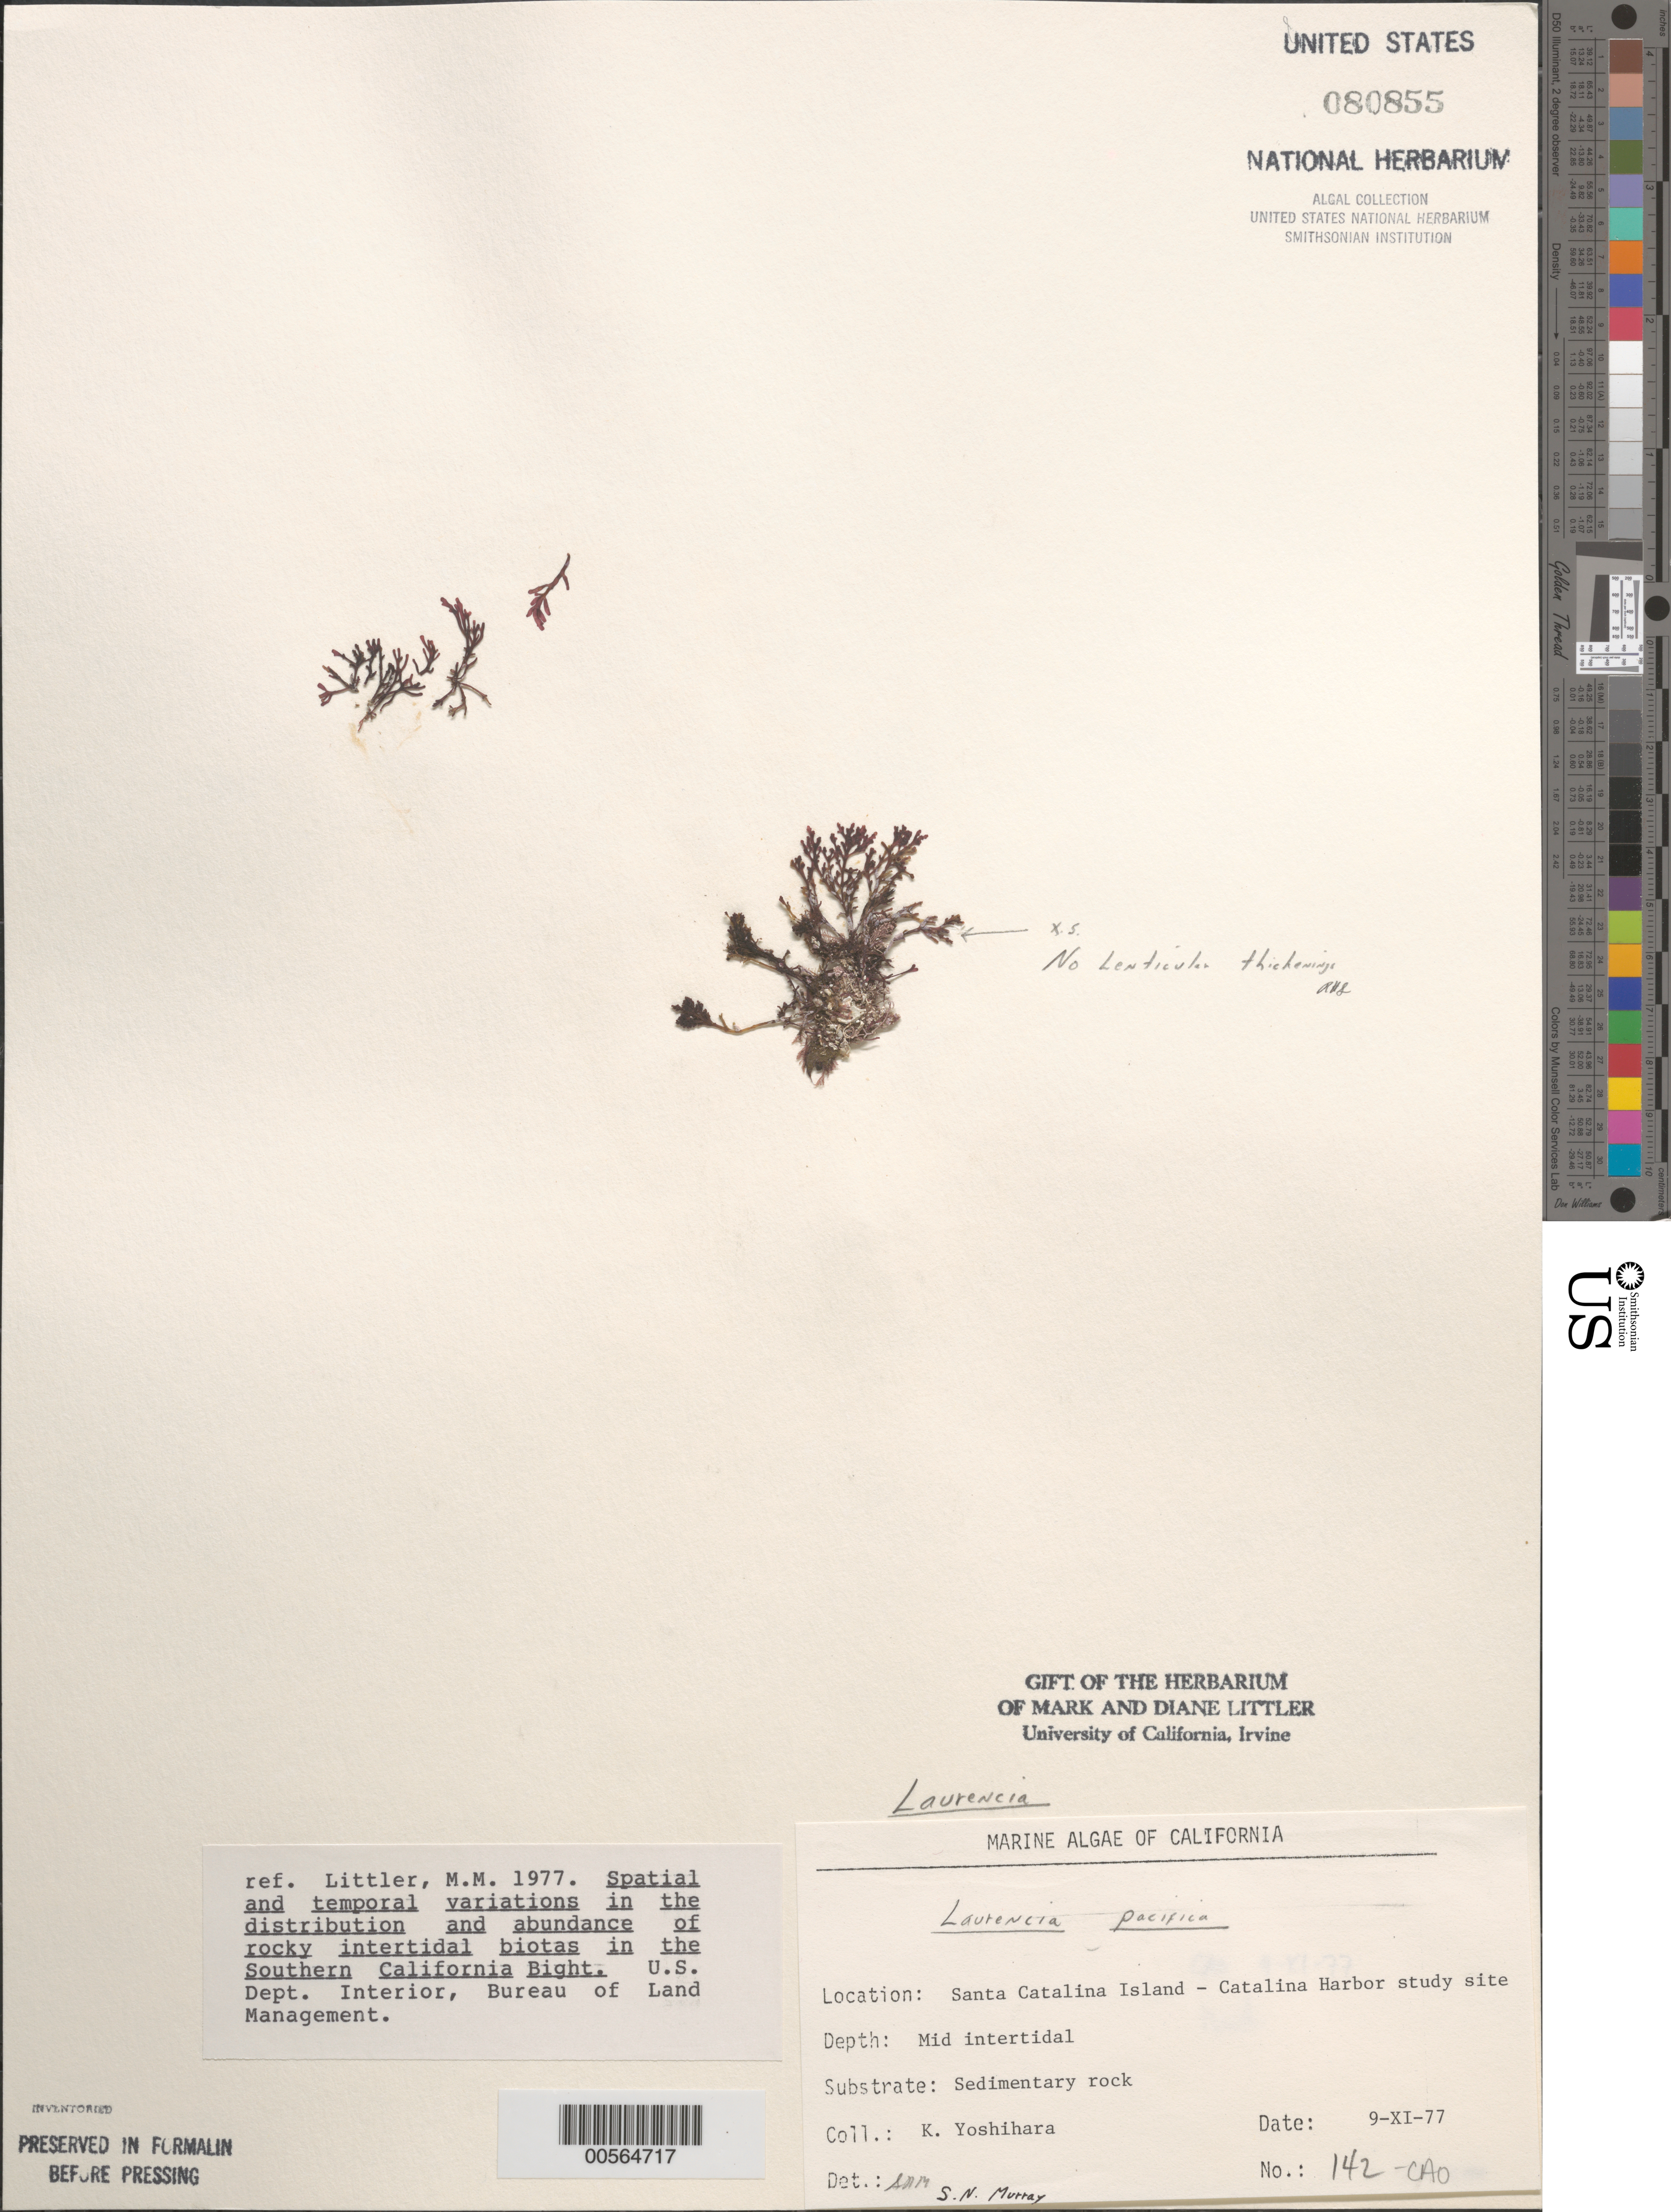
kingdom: Plantae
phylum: Rhodophyta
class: Florideophyceae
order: Ceramiales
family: Rhodomelaceae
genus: Laurencia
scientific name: Laurencia pacifica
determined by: Murray, S. N.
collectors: K. Yoshihara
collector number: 142-cao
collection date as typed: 09 Nov 1977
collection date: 1977-11-09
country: United States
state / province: California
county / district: Los Angeles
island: Santa Catalina Island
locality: West side of Catalina Harbor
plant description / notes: BLM-SOCALBIGHT Rocky Intertidal Survey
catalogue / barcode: US 80855